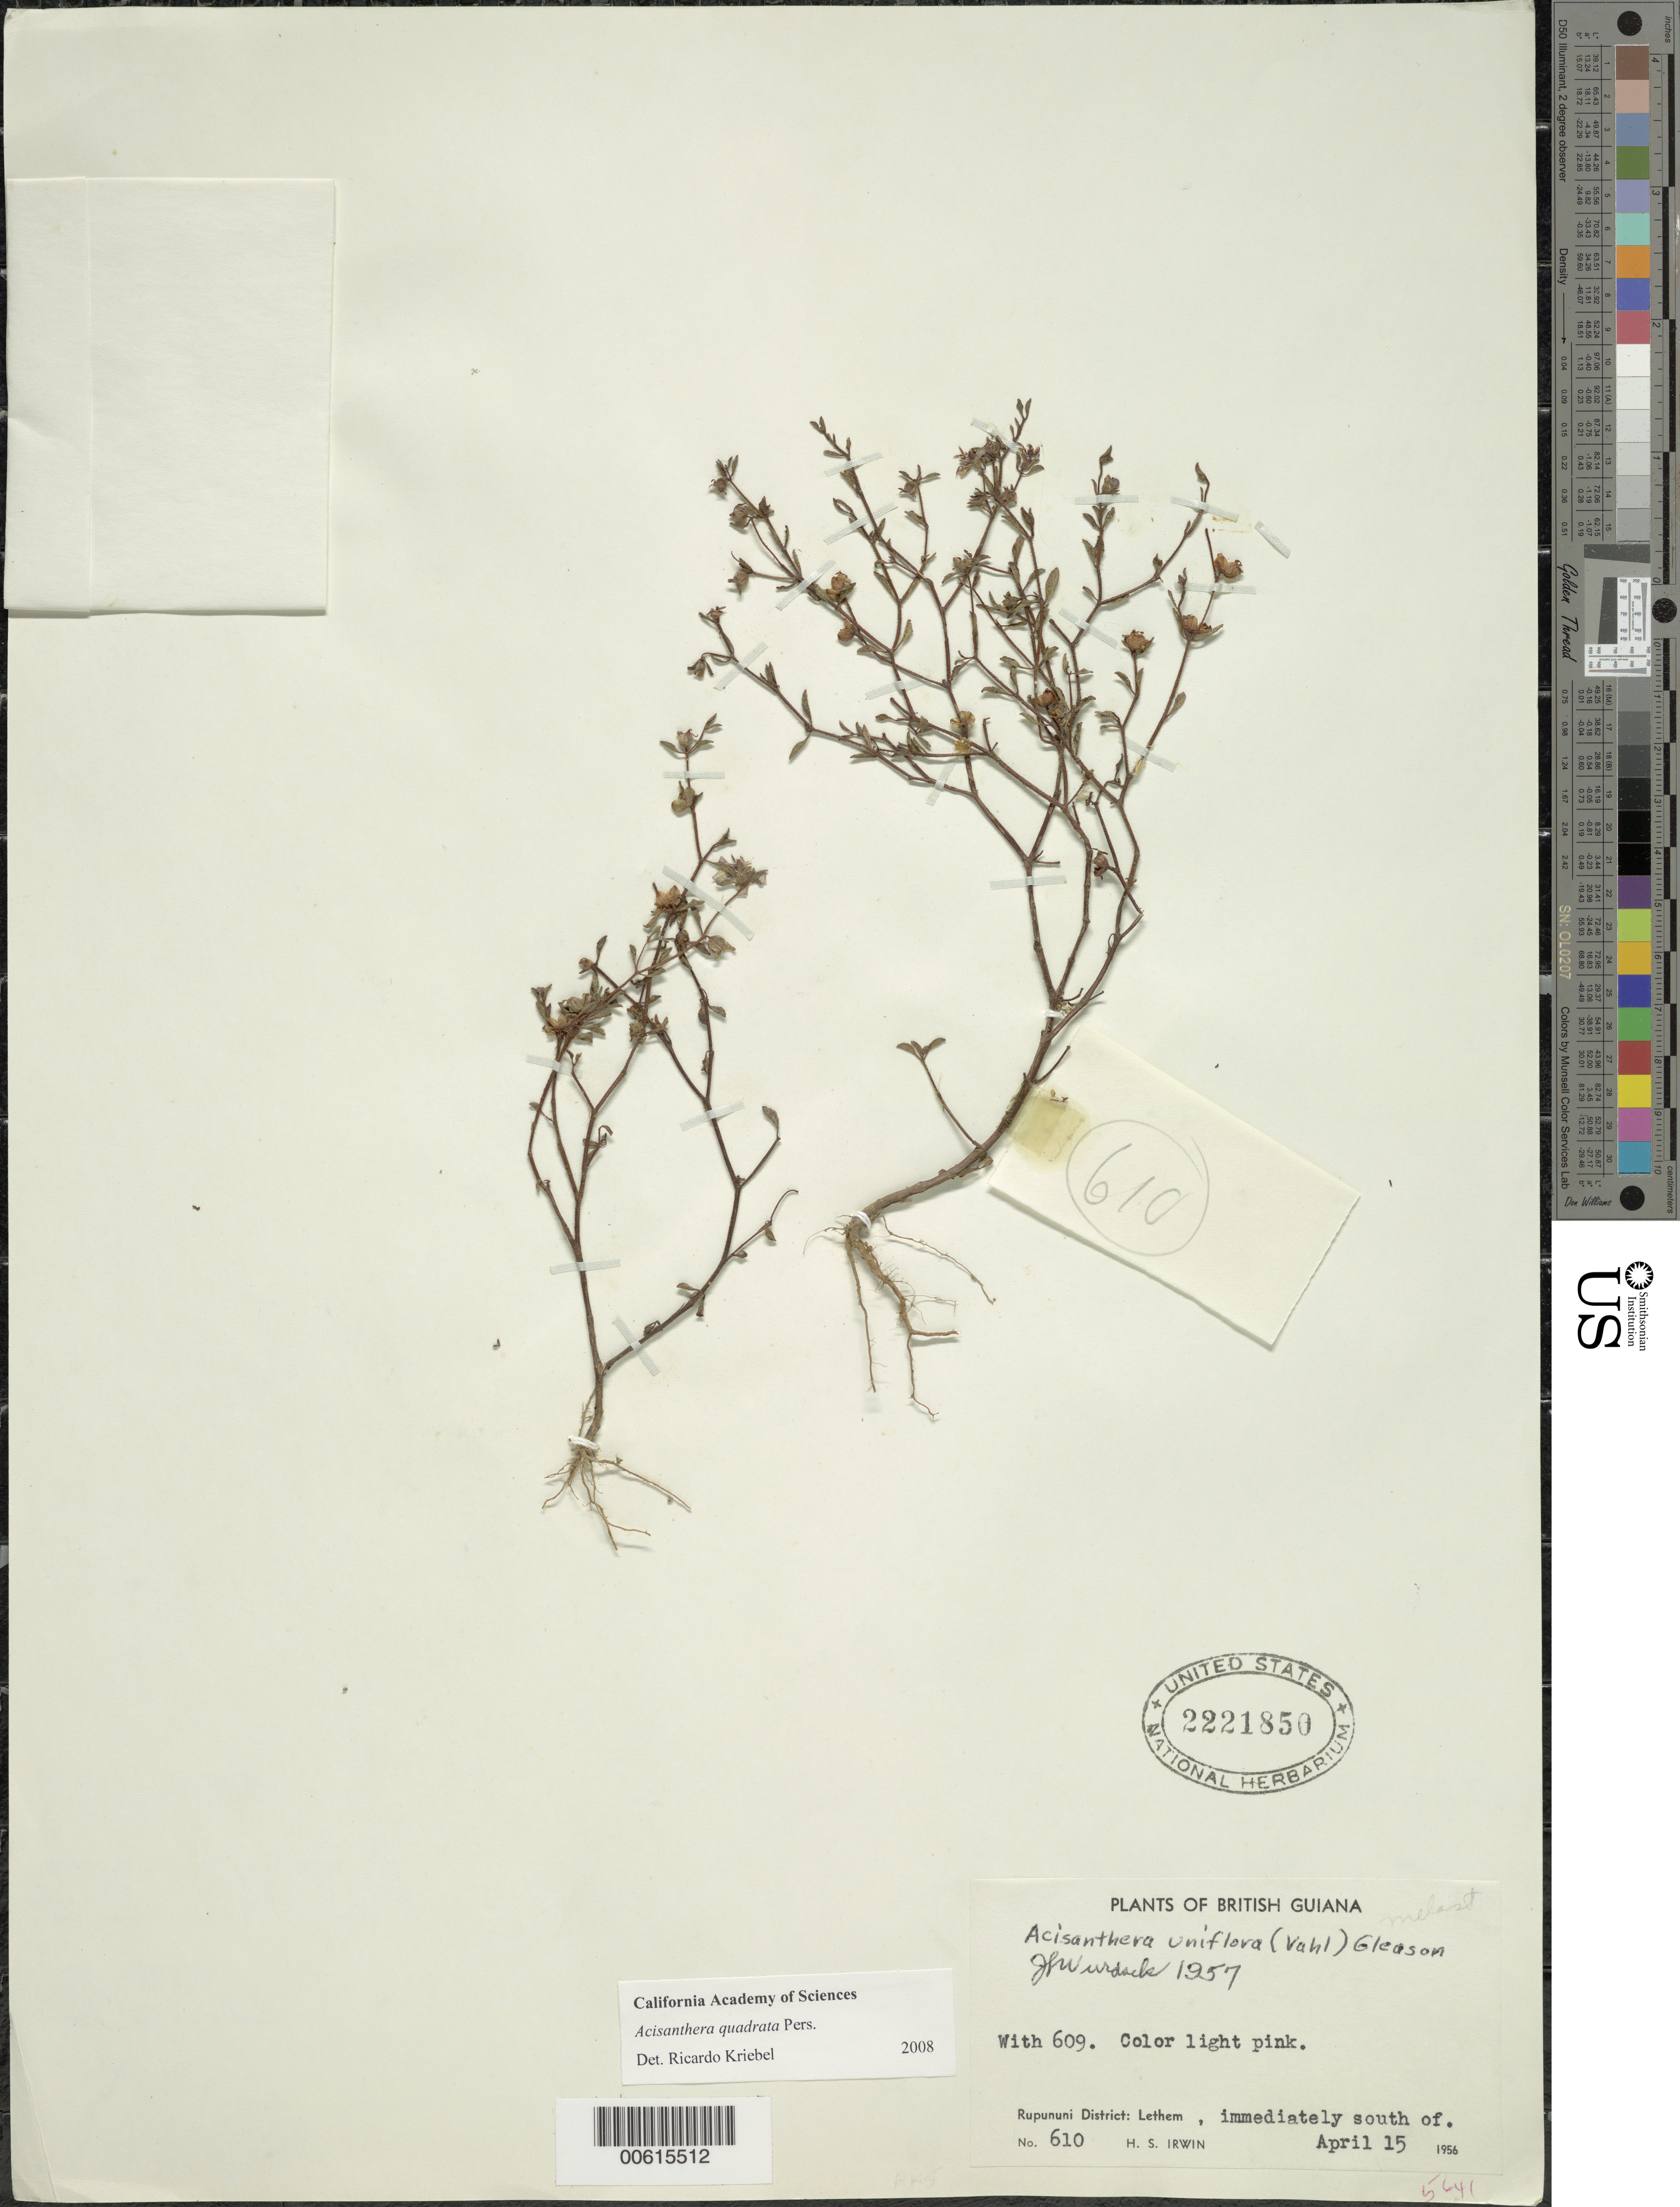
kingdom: Plantae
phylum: Tracheophyta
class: Magnoliopsida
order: Myrtales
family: Melastomataceae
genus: Acisanthera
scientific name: Acisanthera uniflora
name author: (Vahl) Gleason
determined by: Nunes da Silva, Diego, (RB), Jardim Botanico do Rio de Janeiro - Herbario (BRAZIL)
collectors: H. Irwin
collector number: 610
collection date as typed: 15-Apr-56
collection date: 1956-04-15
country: Guyana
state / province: U. Takutu-U. Essequibo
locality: Rupununi Dist., Lethem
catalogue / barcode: US 2221850